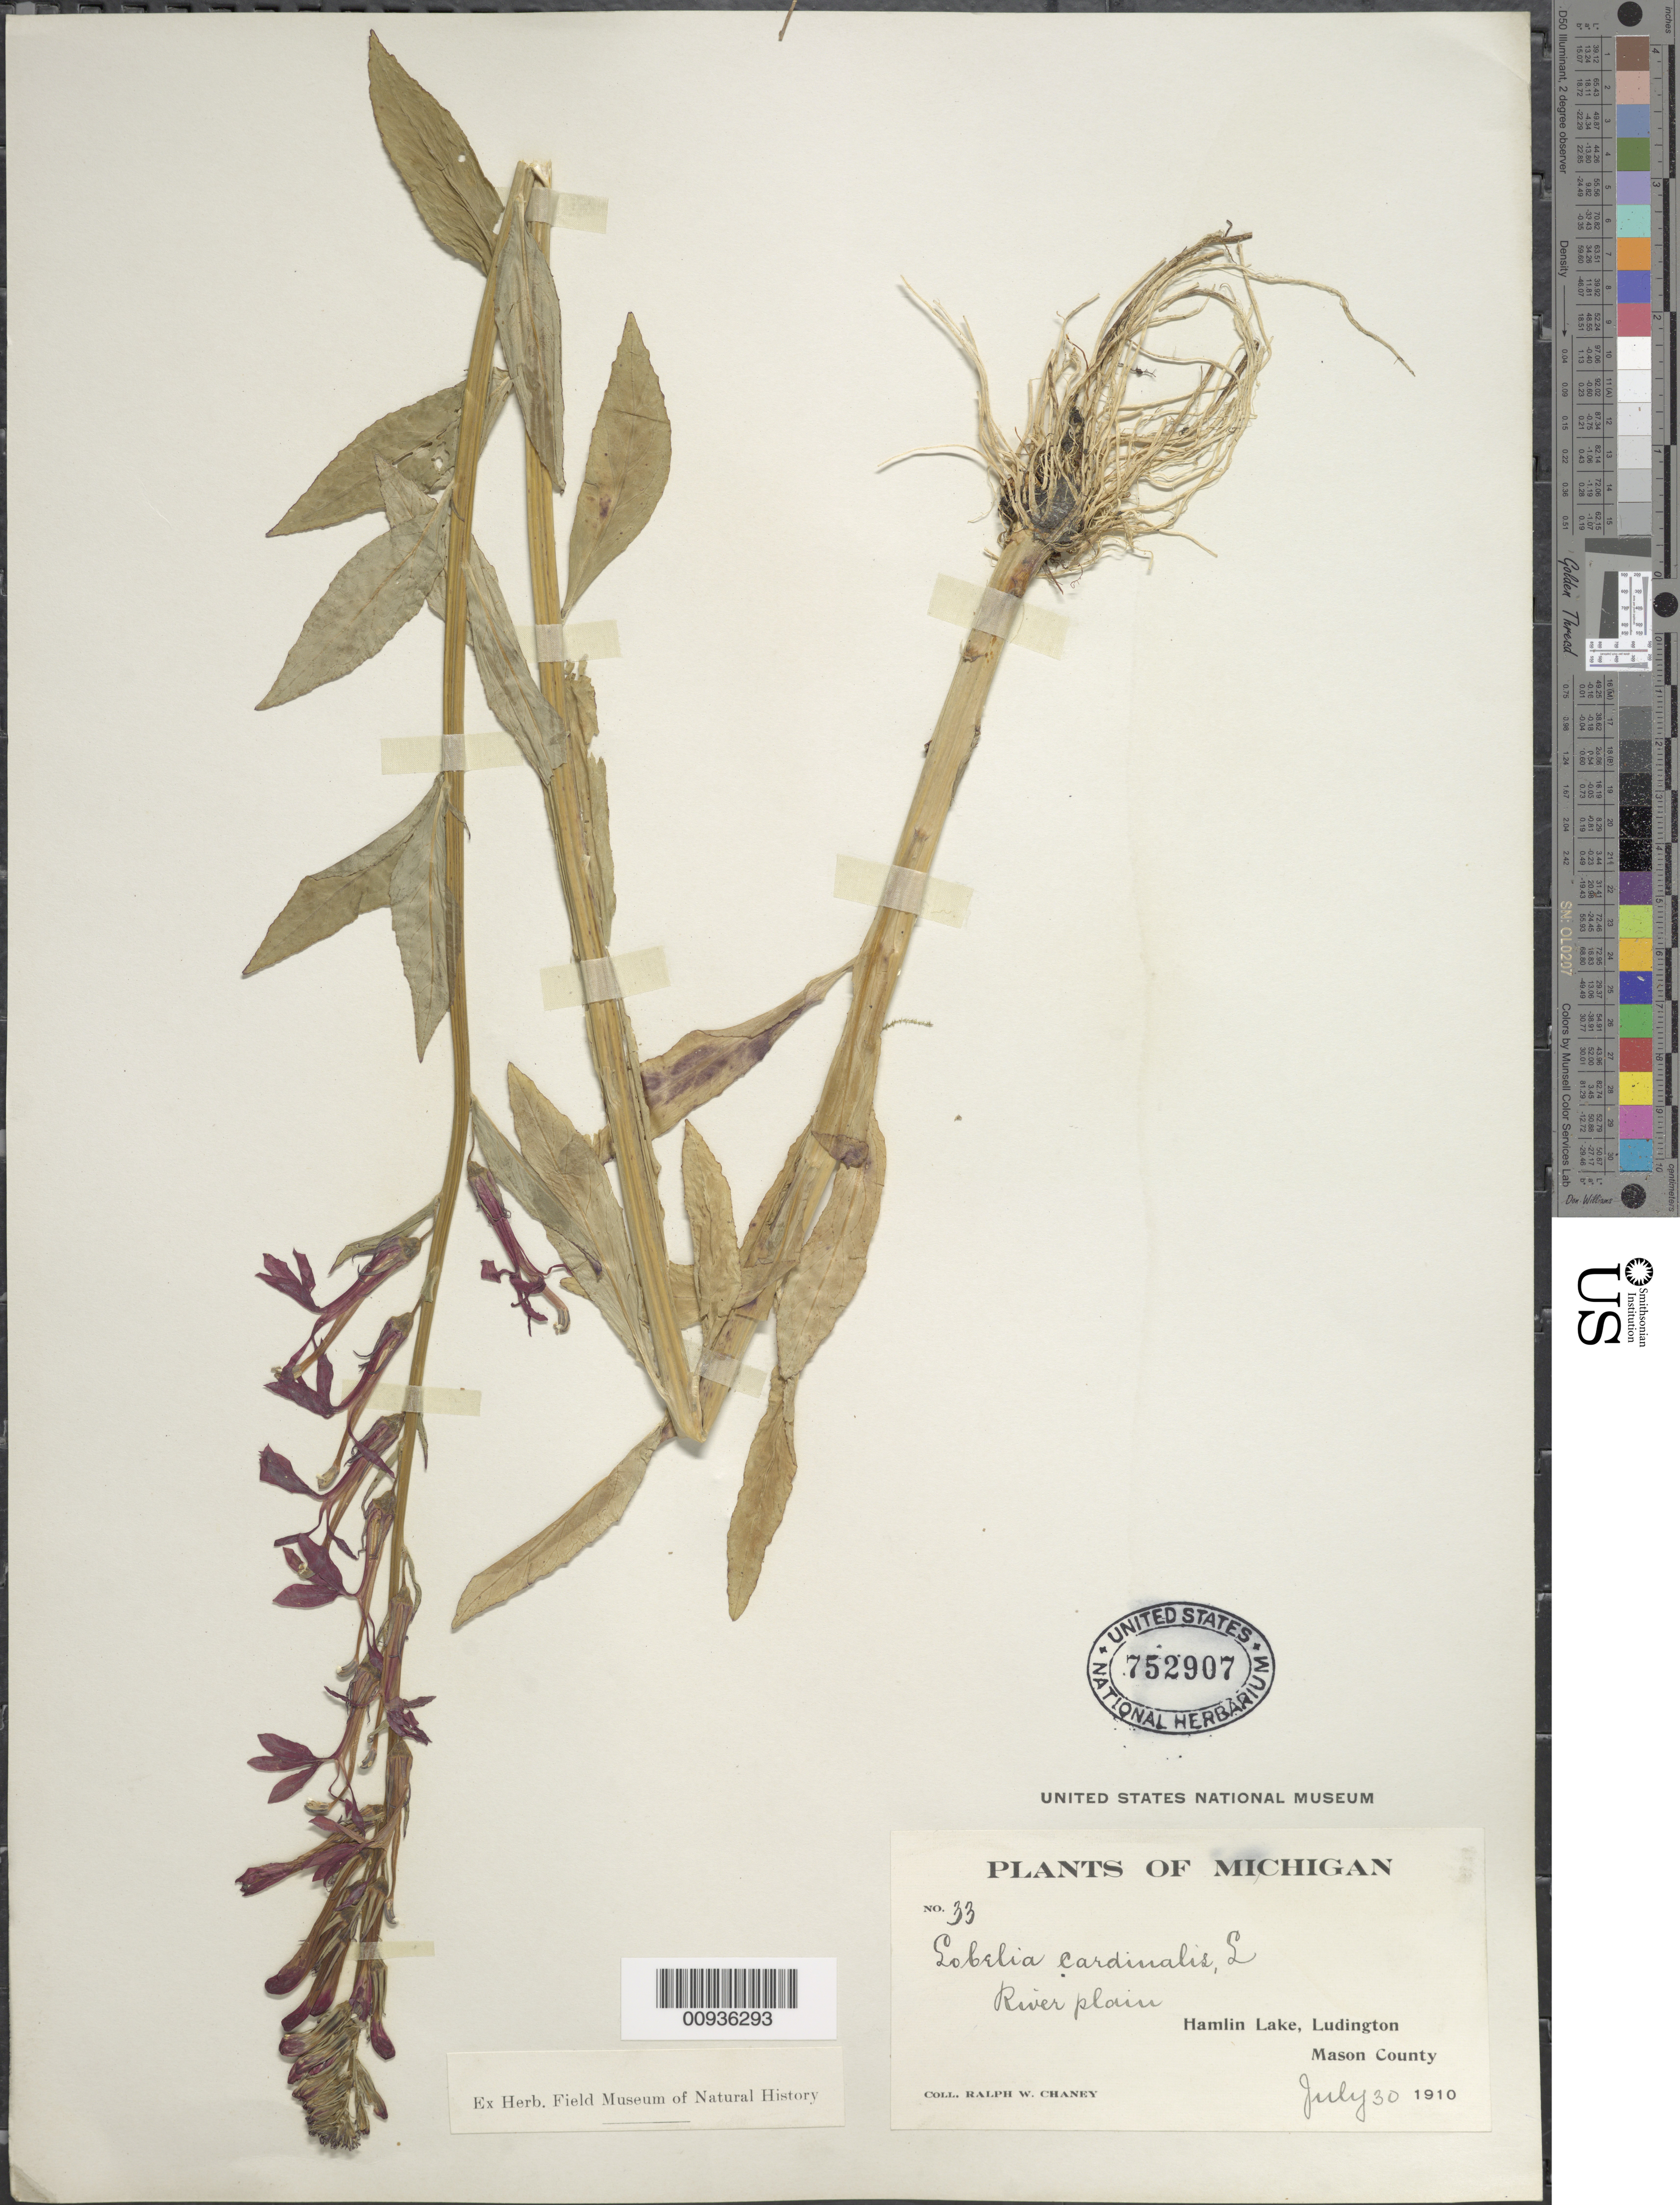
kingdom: Plantae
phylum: Tracheophyta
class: Magnoliopsida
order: Asterales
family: Campanulaceae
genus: Lobelia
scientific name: Lobelia cardinalis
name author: L.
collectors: R. Chaney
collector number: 33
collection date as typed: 30 Jul 1910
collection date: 1910-07-30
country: United States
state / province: Michigan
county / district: Mason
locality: Ludington, Hamlin Lake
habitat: river plain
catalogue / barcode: US 752907